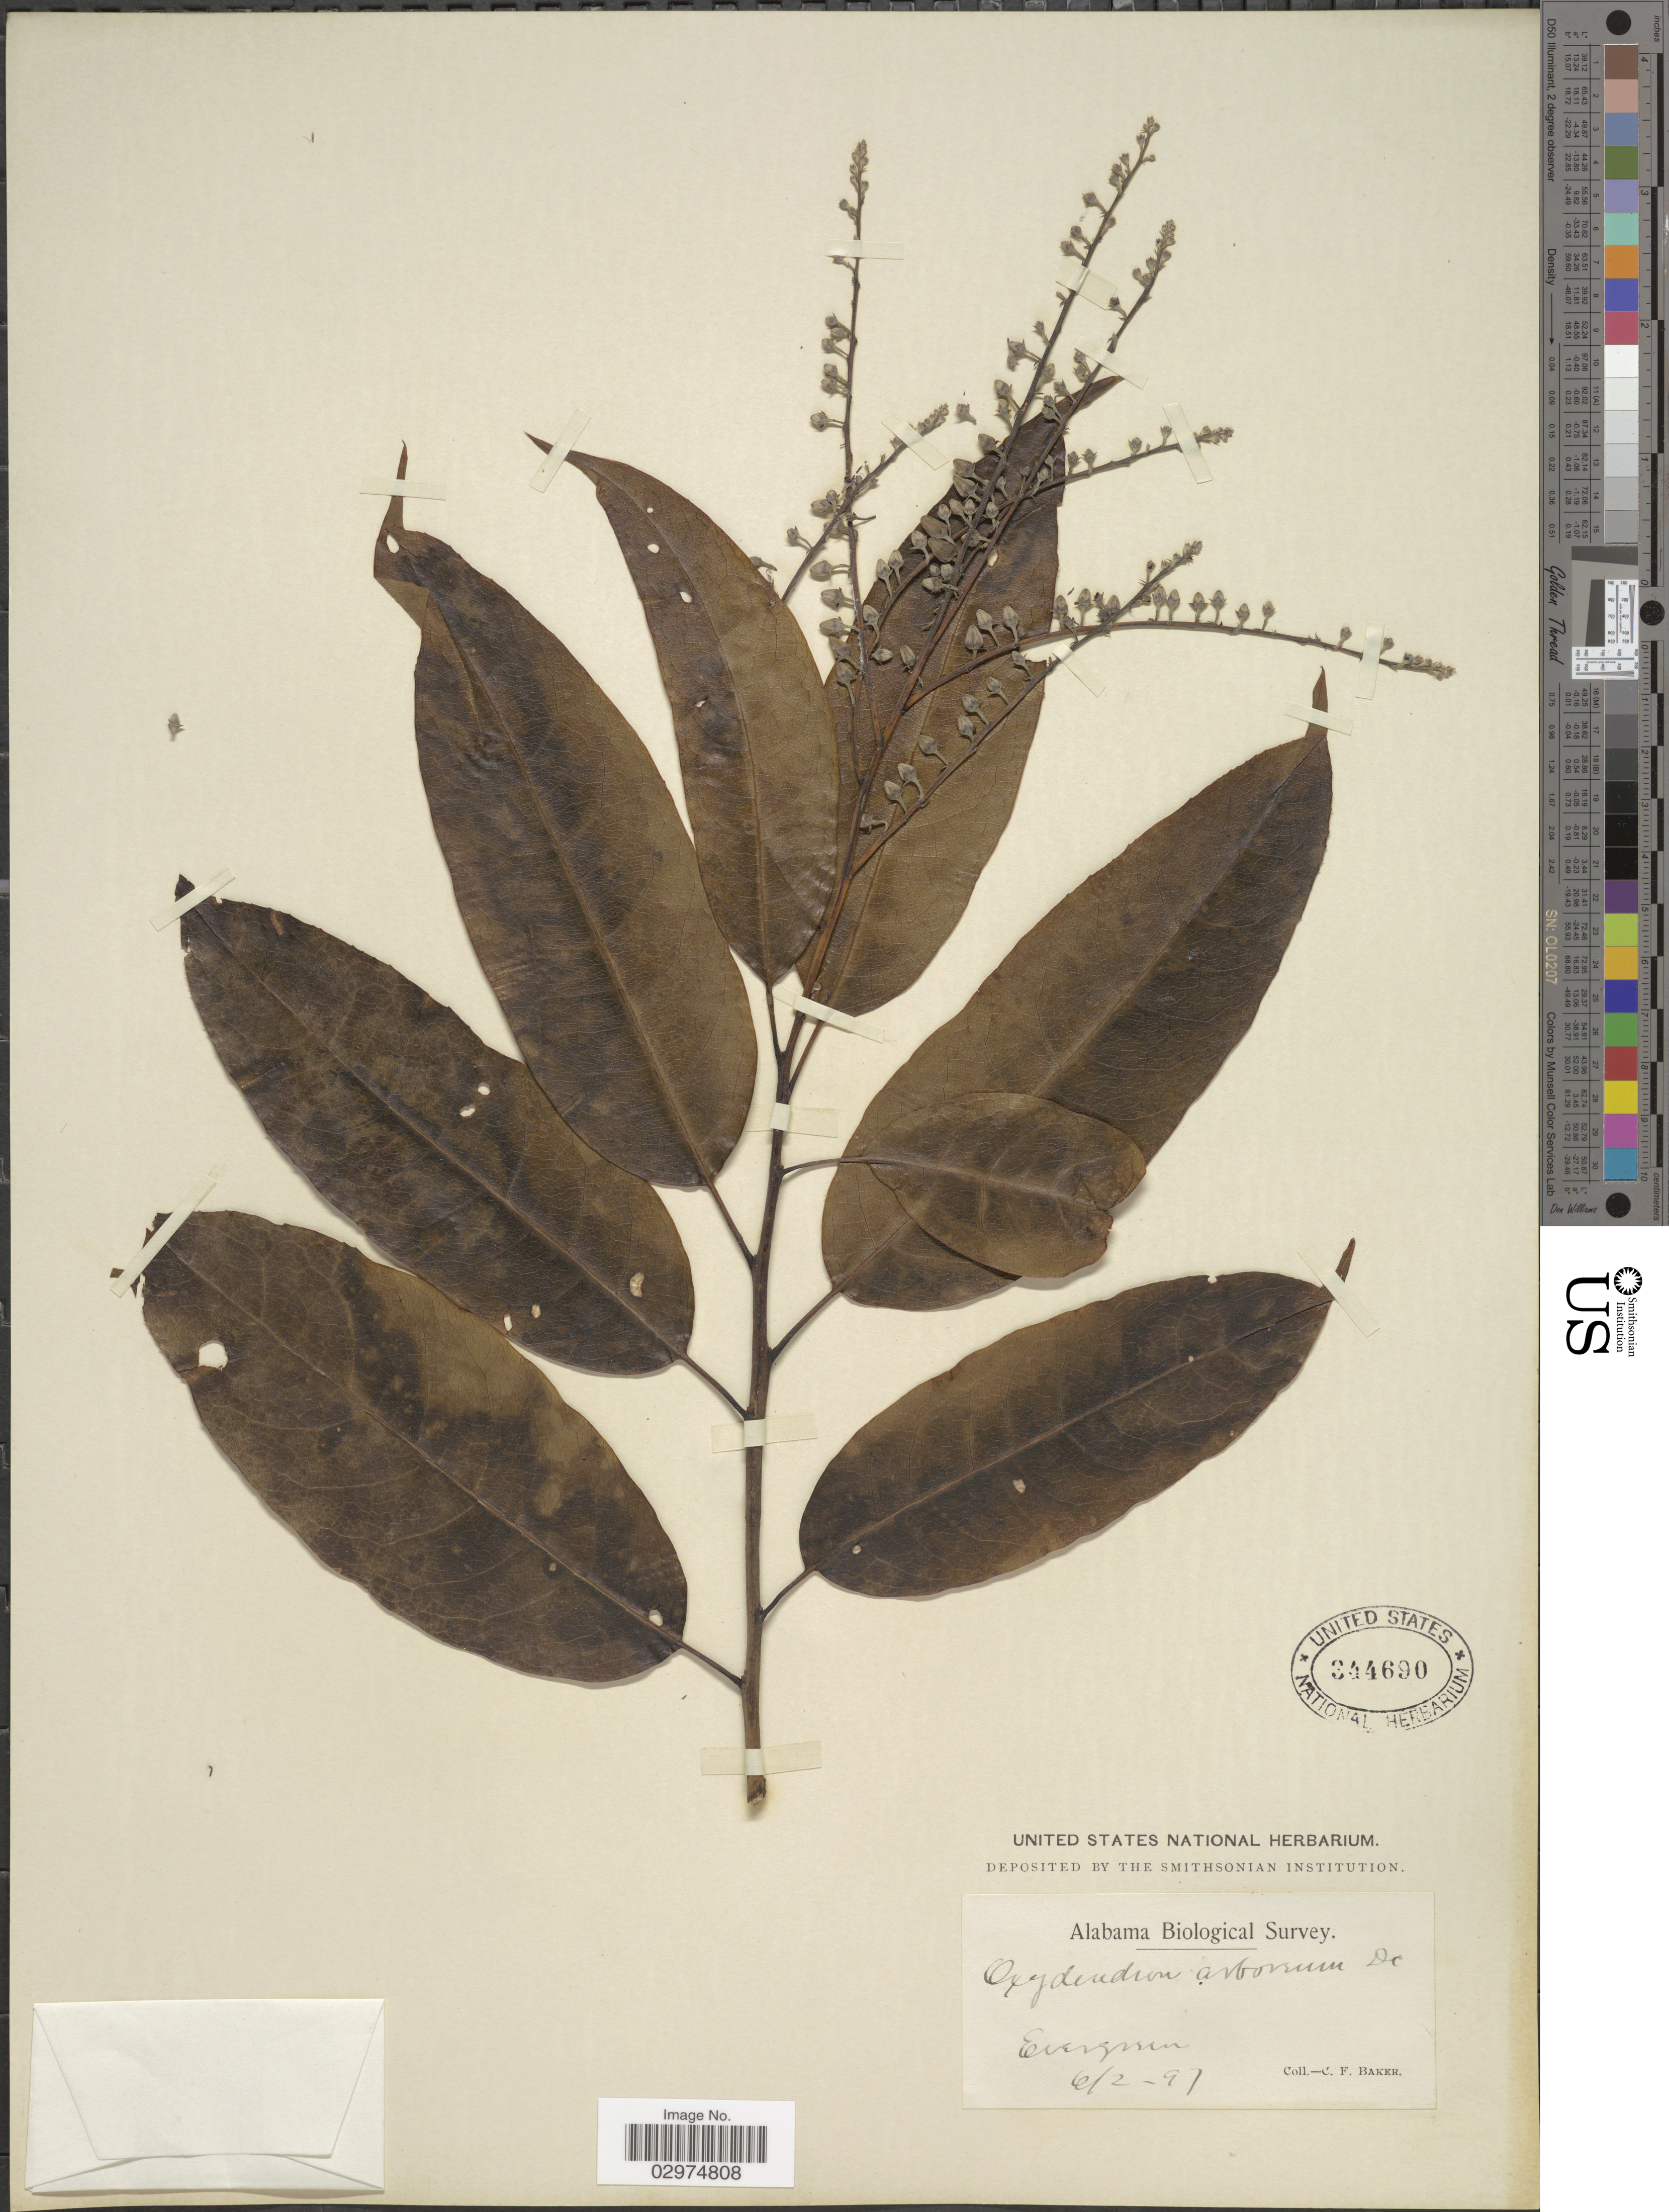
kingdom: Plantae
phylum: Tracheophyta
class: Magnoliopsida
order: Ericales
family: Ericaceae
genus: Oxydendrum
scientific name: Oxydendrum arboreum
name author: (L.) DC.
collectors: C. F. Baker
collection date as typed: Transcribed d/m/y: 2/6/97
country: United States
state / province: Alabama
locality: Alabama Biological Survey, Evergreen.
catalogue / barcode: US 344690